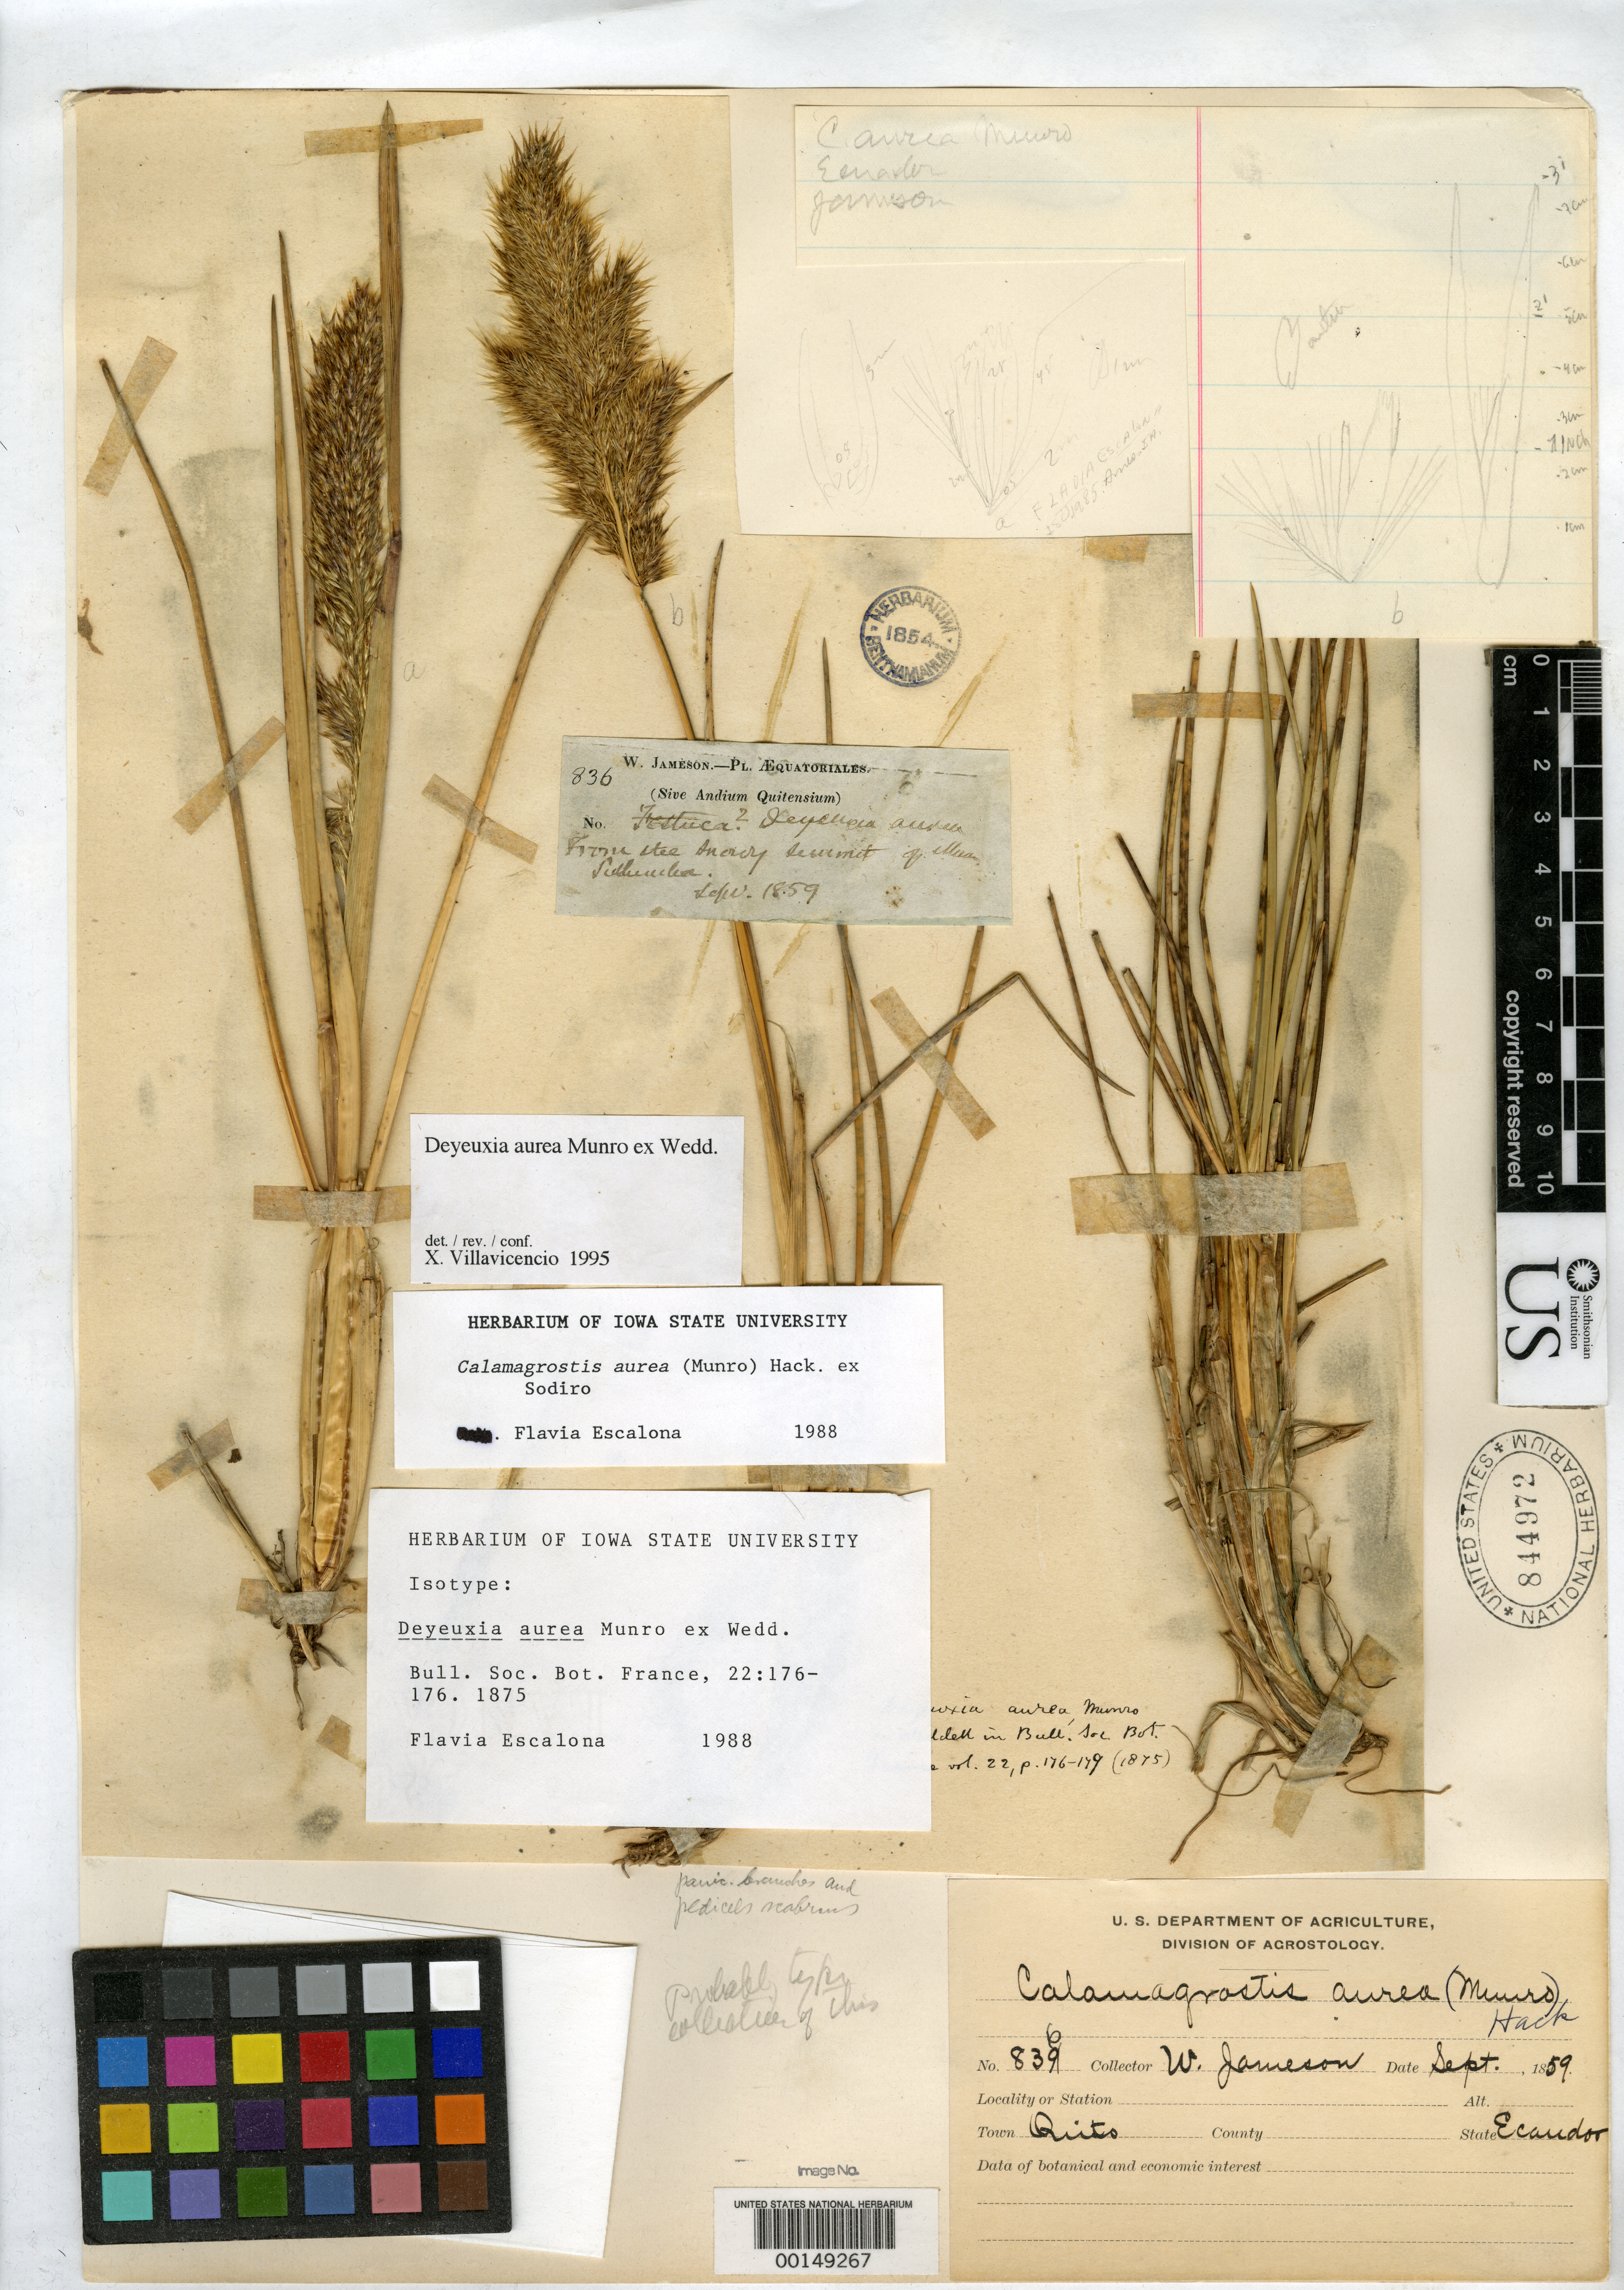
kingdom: Plantae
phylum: Tracheophyta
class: Liliopsida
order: Poales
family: Poaceae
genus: Deyeuxia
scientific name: Deyeuxia aurea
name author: Munro ex Wedd.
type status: Isotype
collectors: W. Jameson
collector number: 836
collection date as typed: Sep 1859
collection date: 1859-09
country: Ecuador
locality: Quito.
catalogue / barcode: US 844972